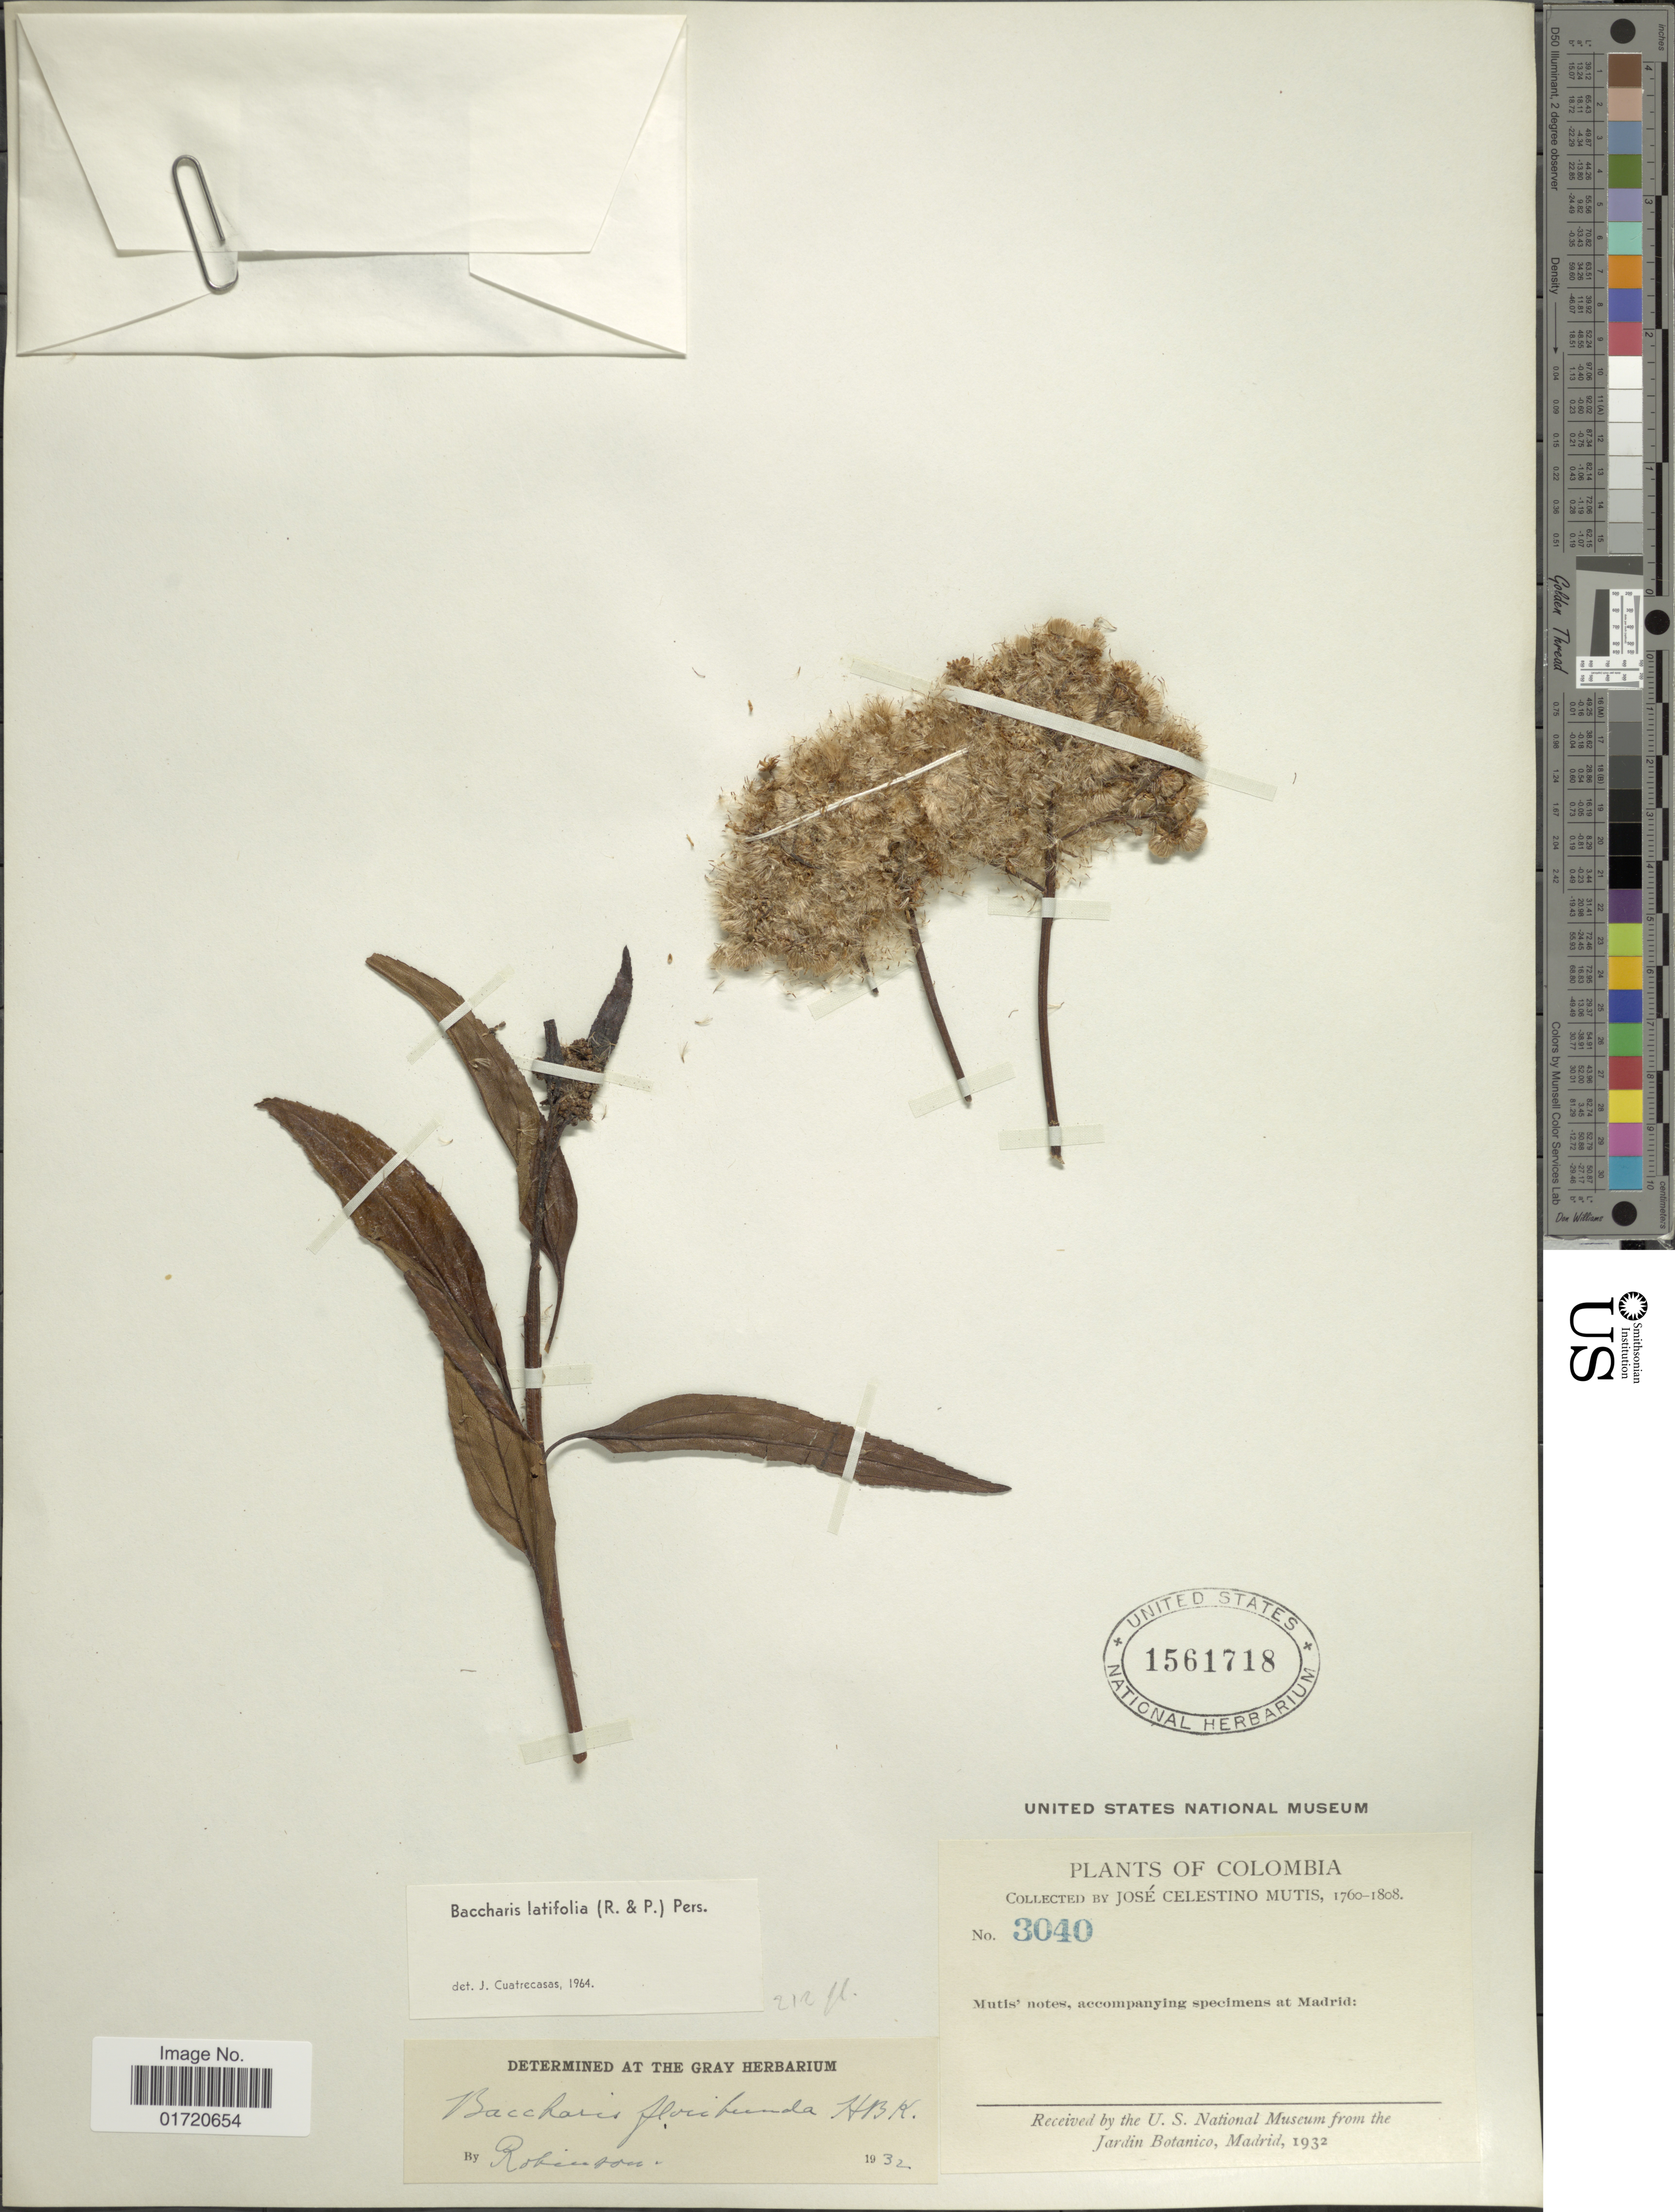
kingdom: Plantae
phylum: Tracheophyta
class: Magnoliopsida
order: Asterales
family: Asteraceae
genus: Baccharis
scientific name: Baccharis latifolia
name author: (Ruiz & Pav.) Pers.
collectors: J. C. B. Mutis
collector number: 3040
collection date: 1760/1808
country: Colombia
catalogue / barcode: US 1561718